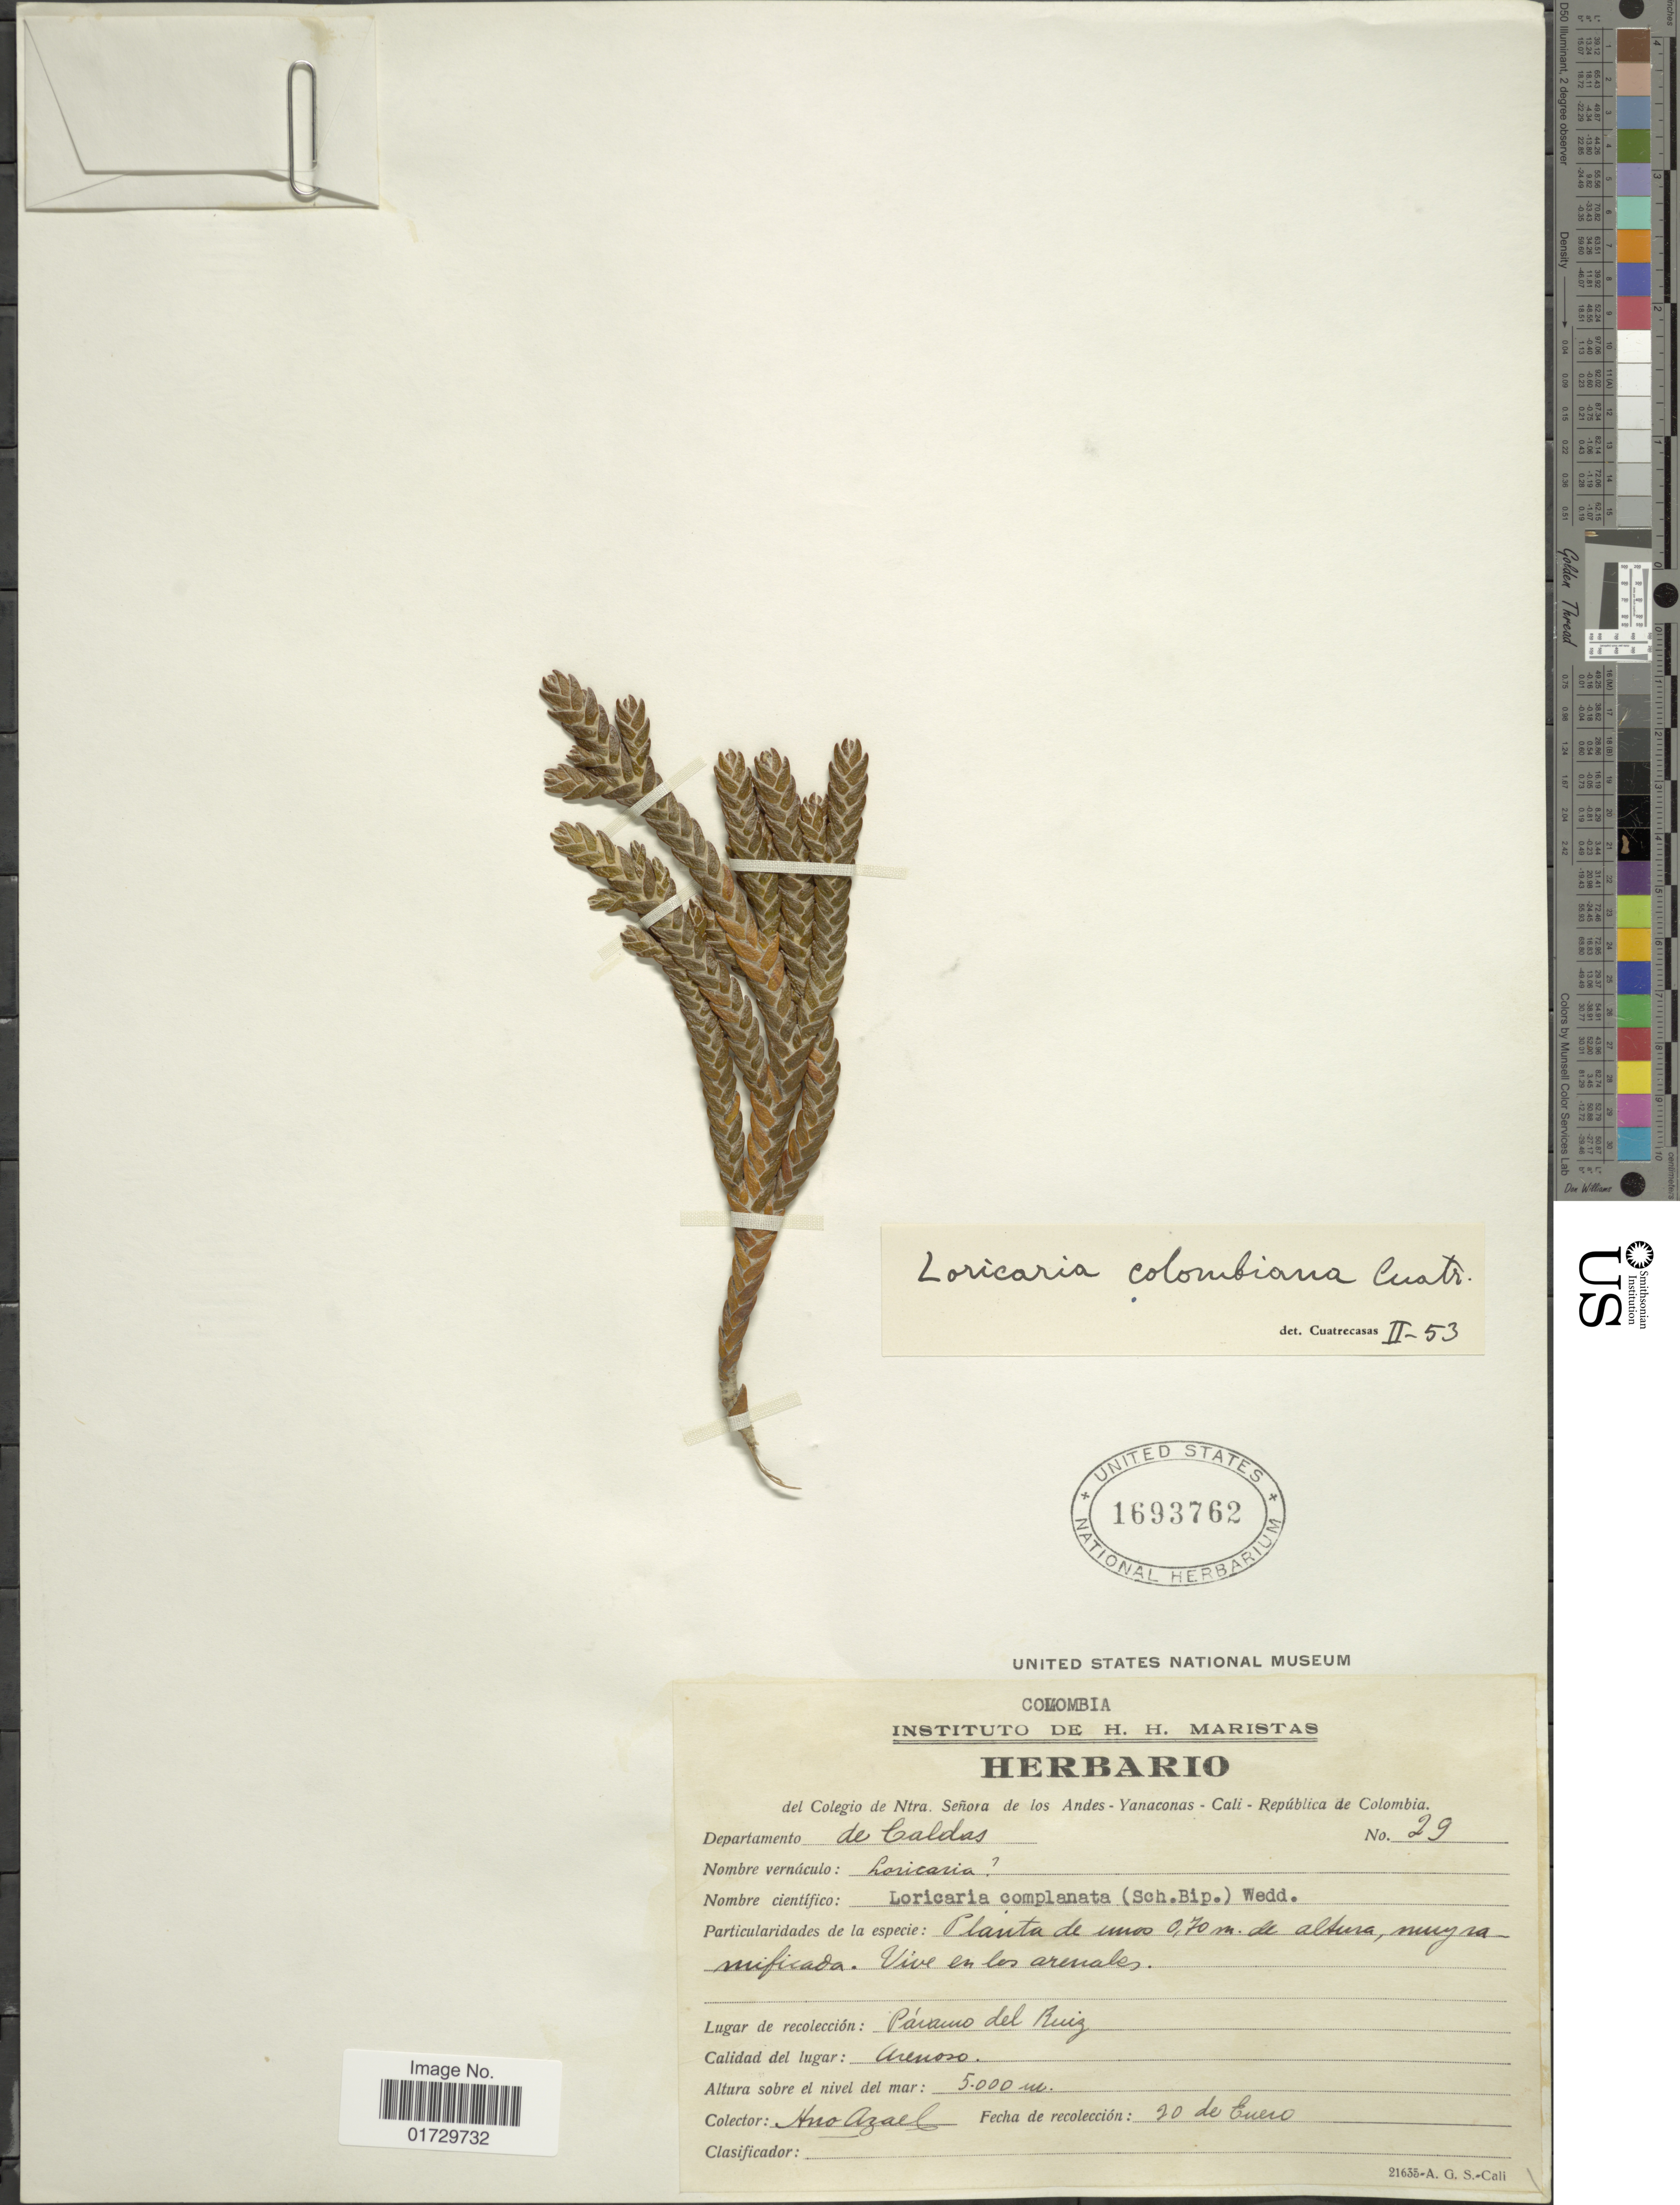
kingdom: Plantae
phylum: Tracheophyta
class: Magnoliopsida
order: Asterales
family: Asteraceae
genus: Loricaria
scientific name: Loricaria colombiana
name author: Cuatrec.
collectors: H. Azael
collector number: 29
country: Colombia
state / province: Caldas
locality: Paramo del Ruiz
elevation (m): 5000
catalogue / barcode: US 1693762